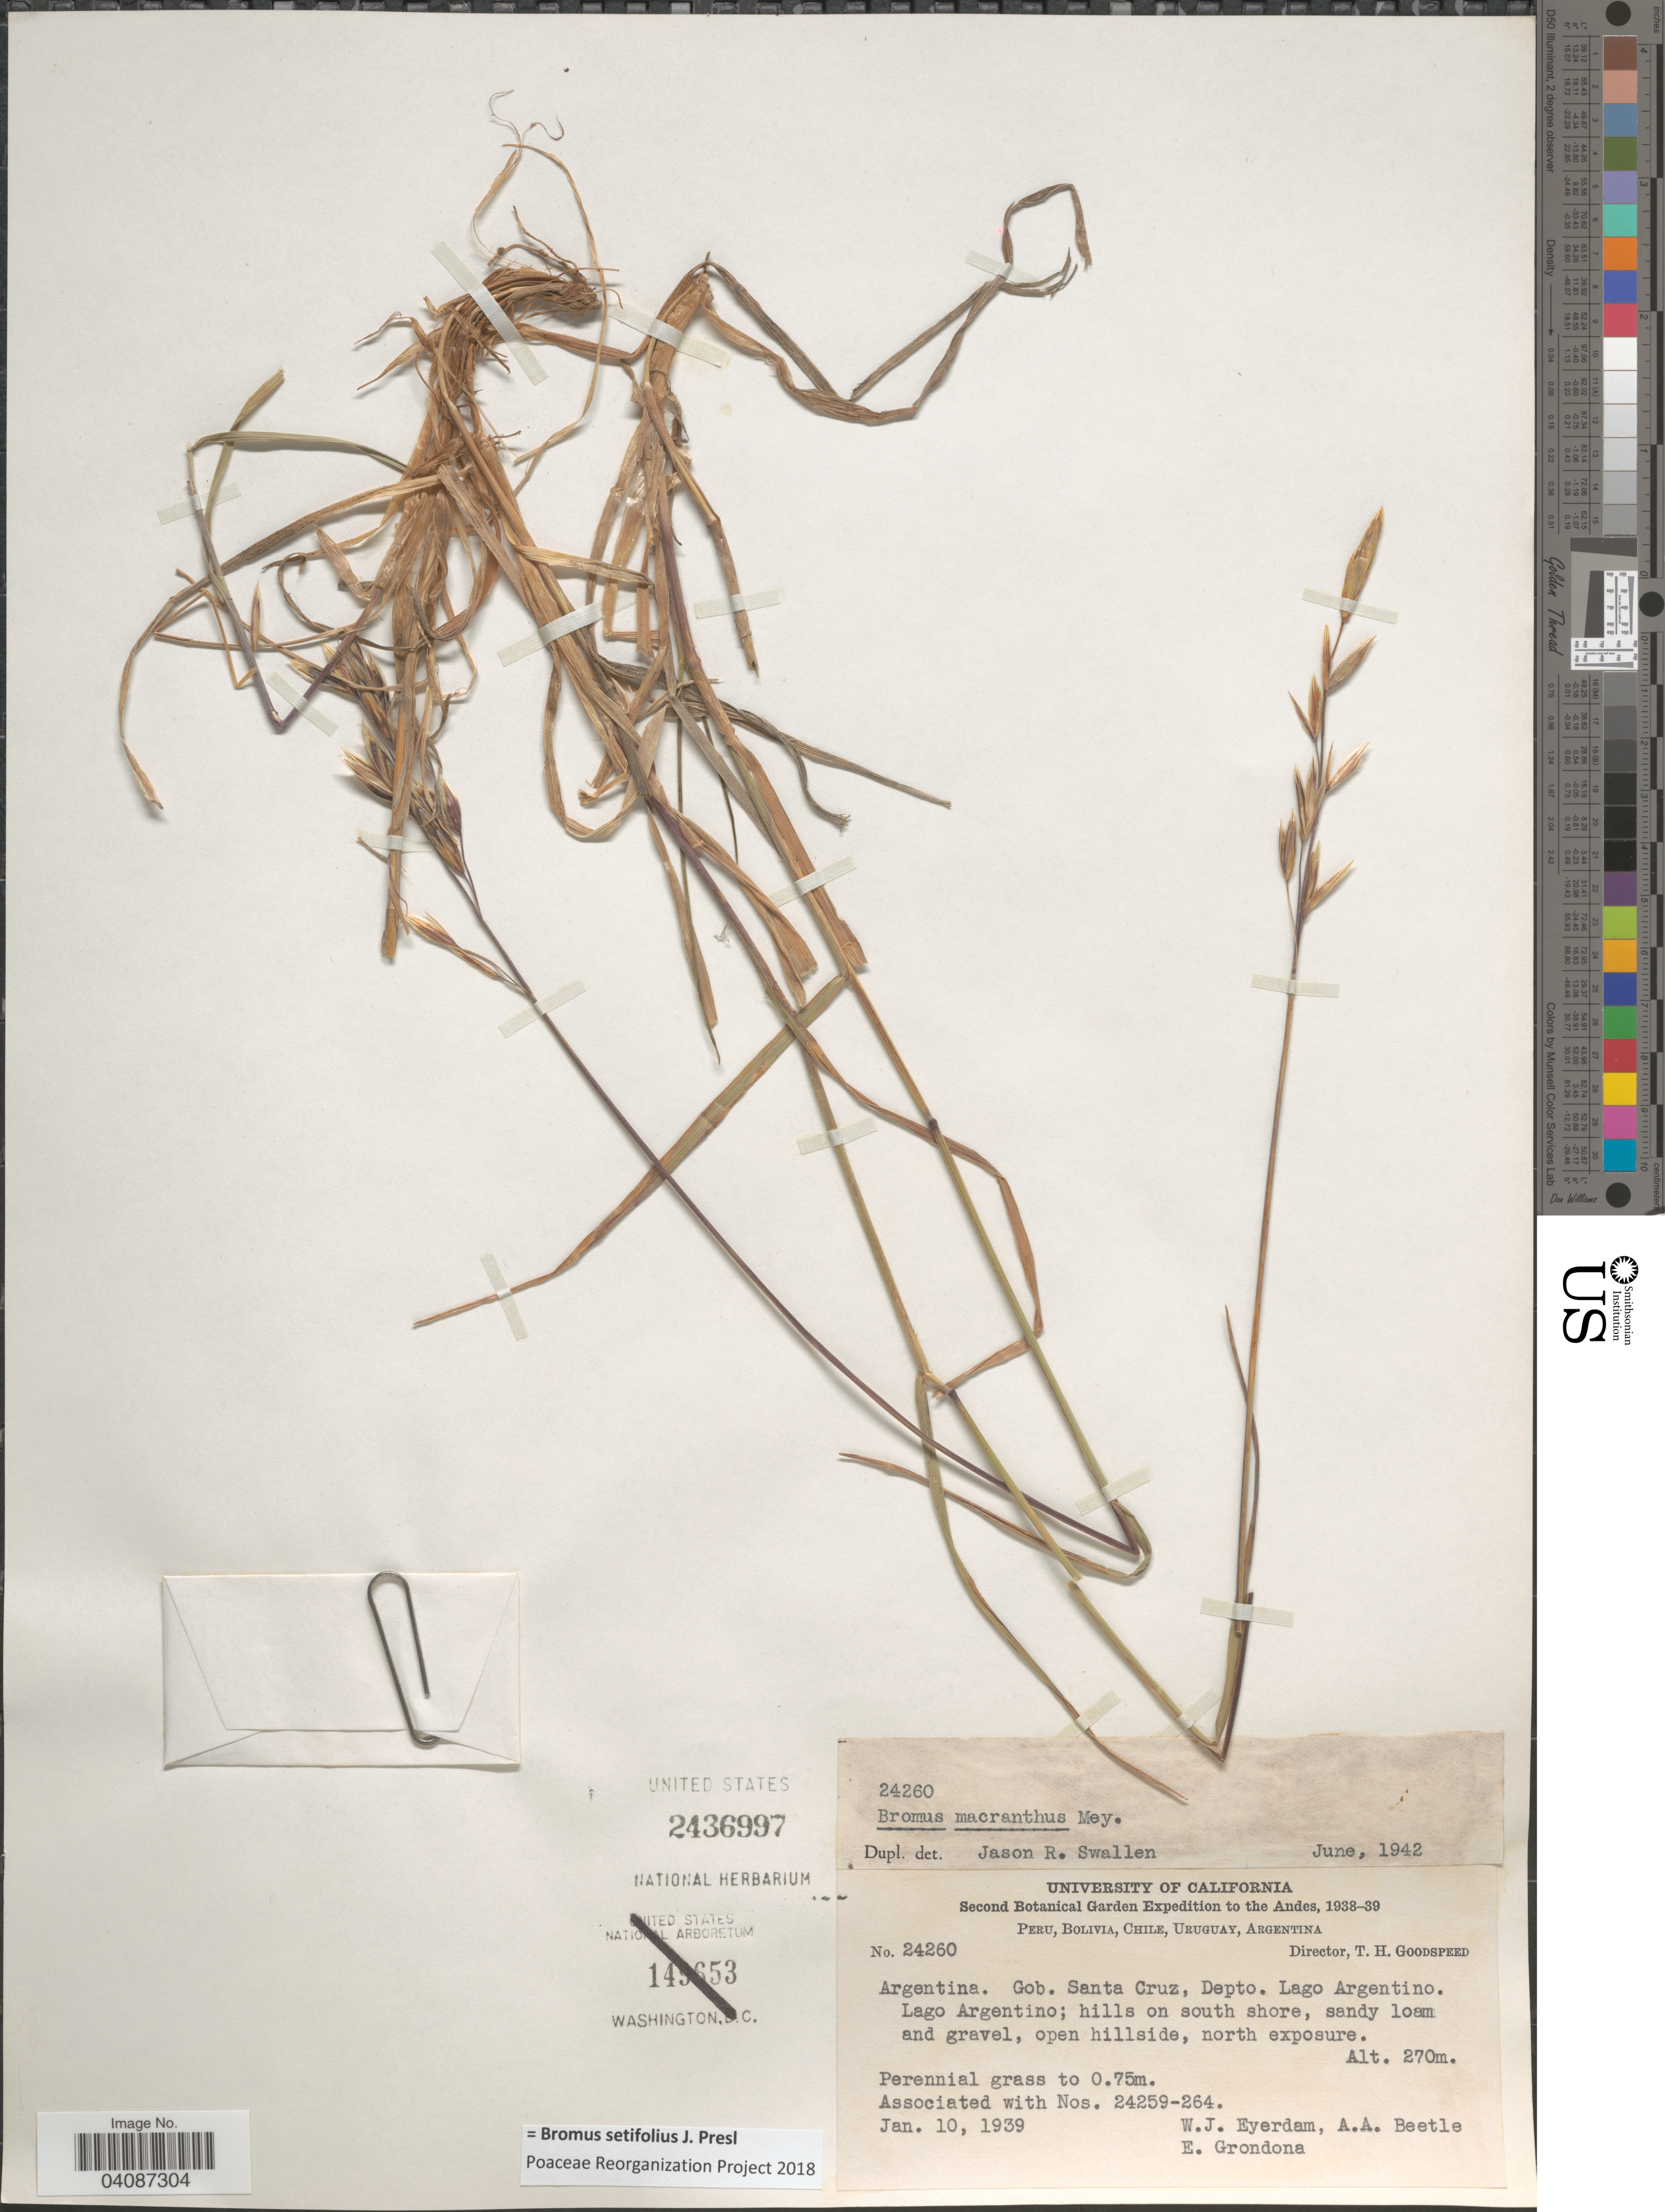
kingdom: Plantae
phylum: Tracheophyta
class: Liliopsida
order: Poales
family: Poaceae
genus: Bromus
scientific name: Bromus setifolius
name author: J. Presl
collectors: W. J. Eyerdam, A. A. Beetle & E. Grondona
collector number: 24260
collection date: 1939-01-10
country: Argentina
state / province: Santa Cruz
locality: Gob. Santa Cruz, Depto. Lago Argentino. Lago Argentino; hills on south shore, sandy loam and gravel, open hillside, north exposure.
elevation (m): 270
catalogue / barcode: US 2436997